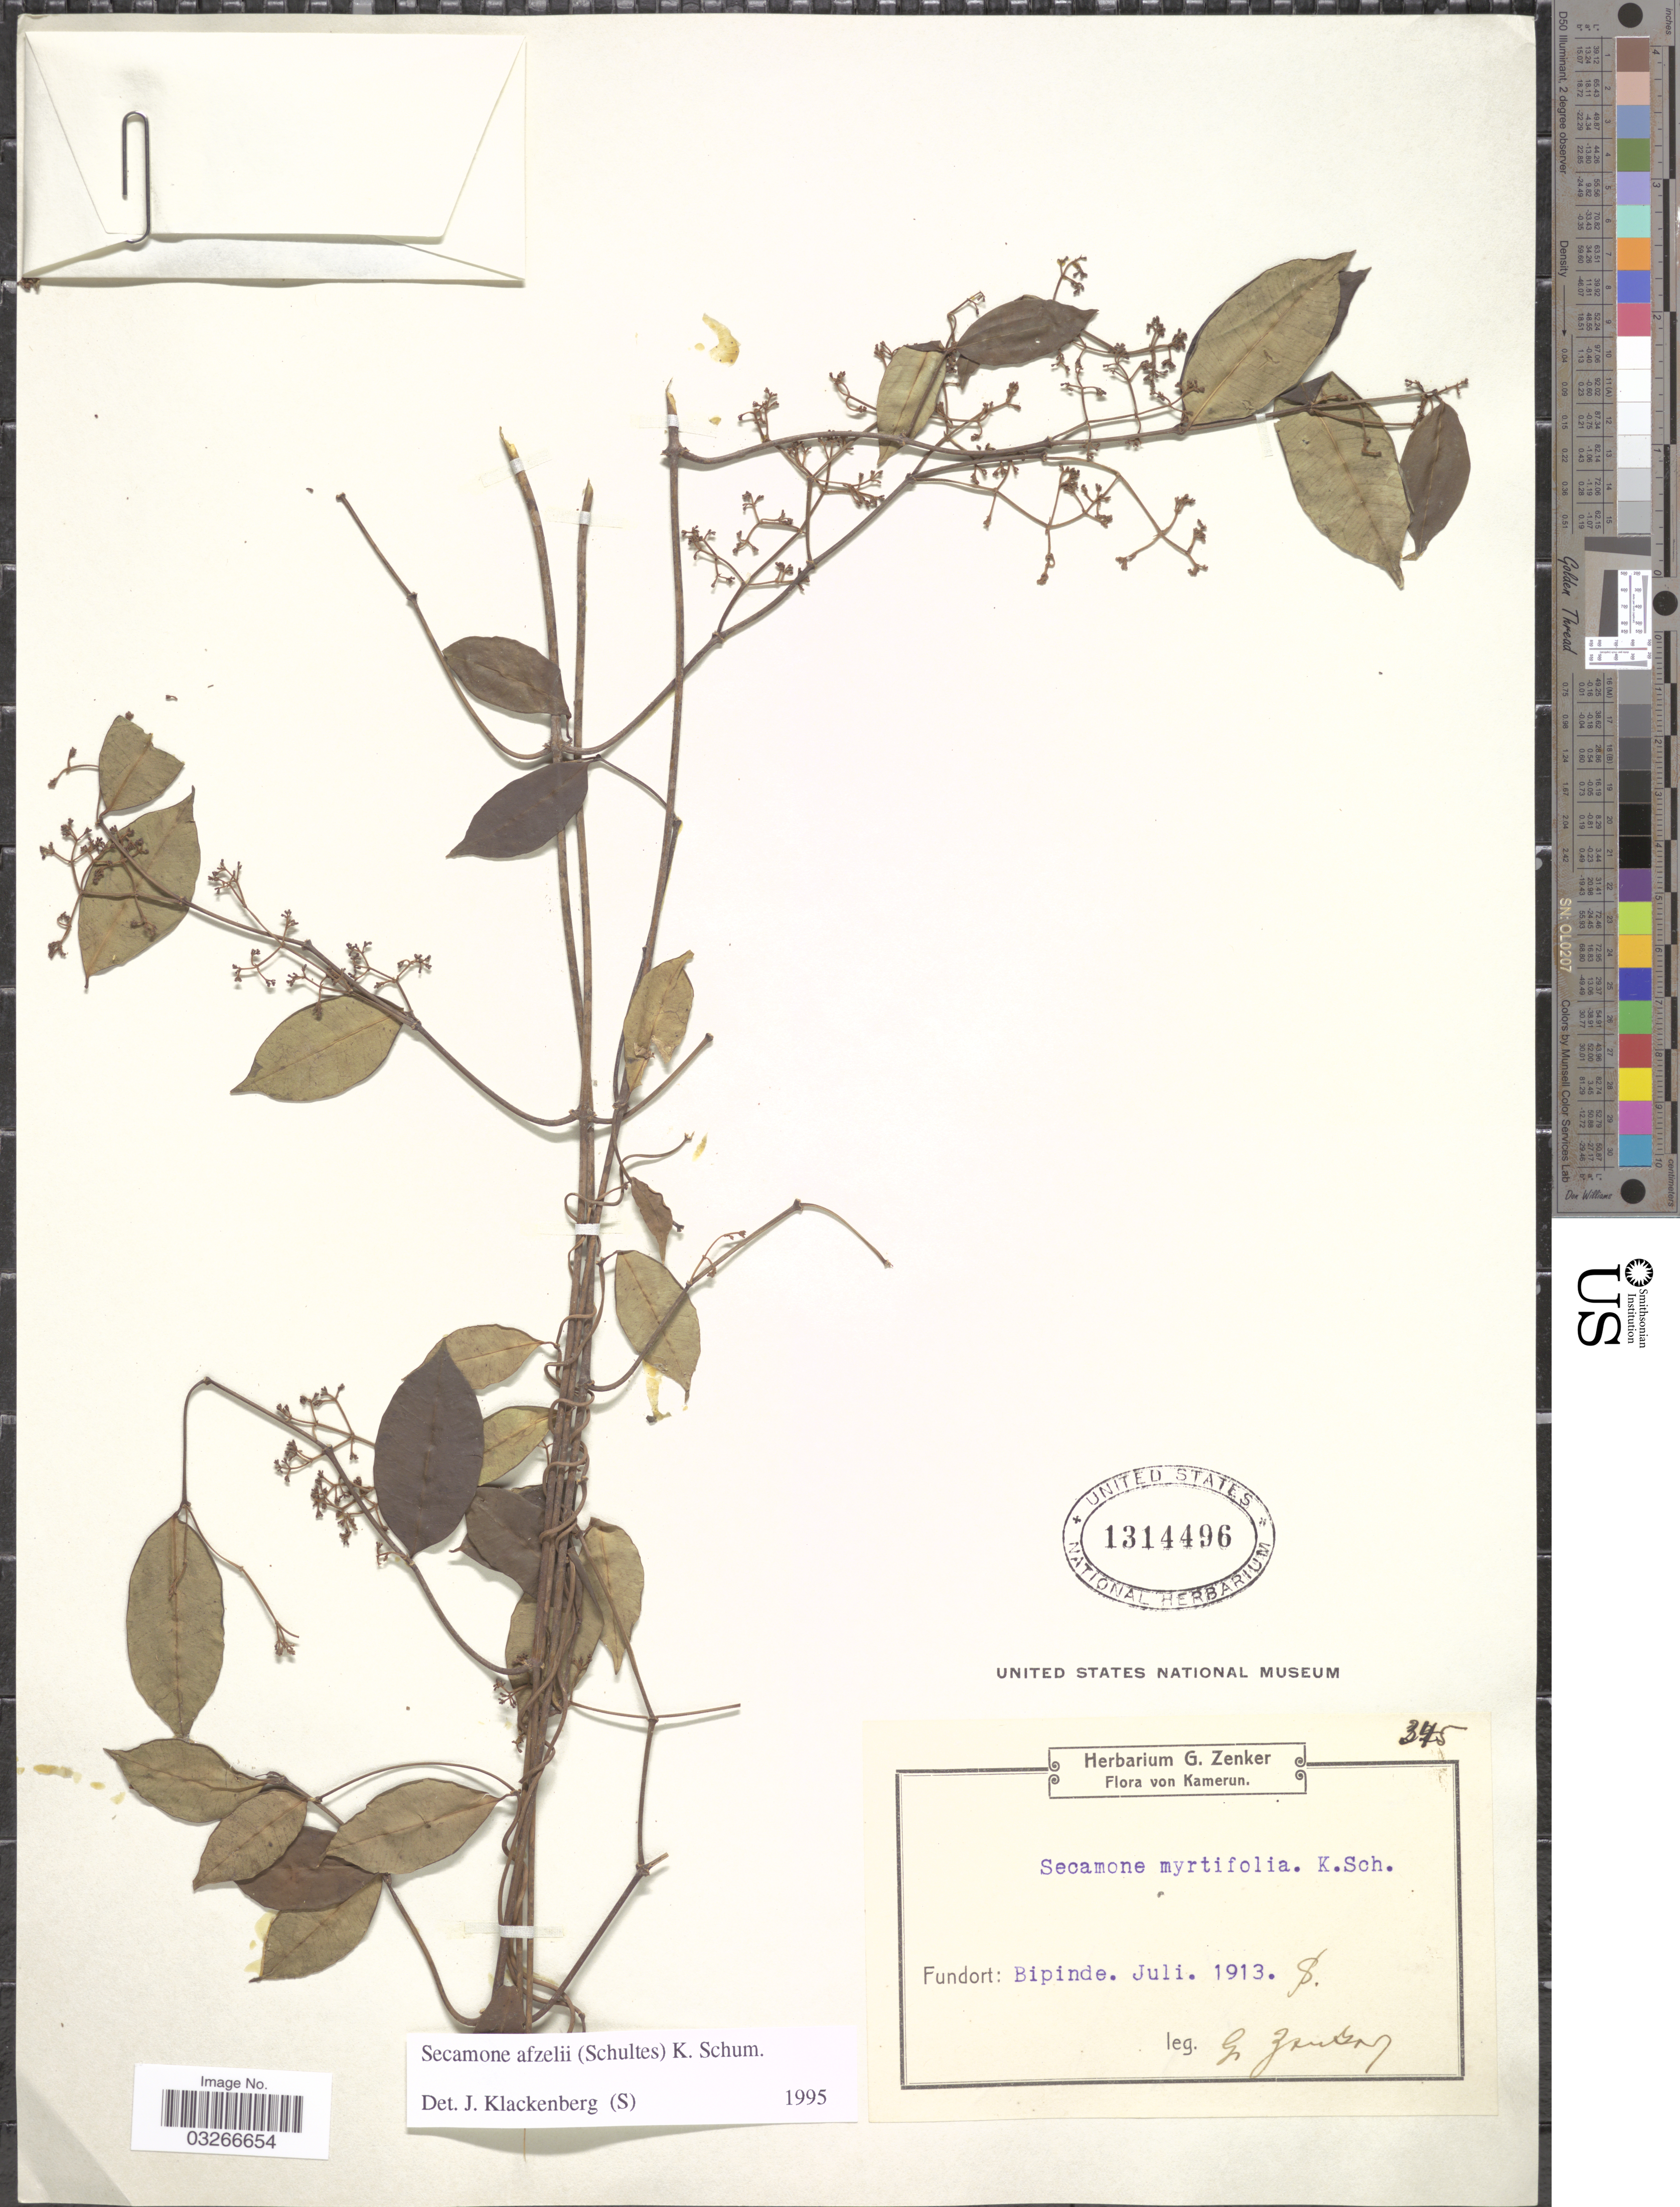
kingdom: Plantae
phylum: Tracheophyta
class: Magnoliopsida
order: Gentianales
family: Apocynaceae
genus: Secamone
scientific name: Secamone afzelii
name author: (Schult.) K. Schum.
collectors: G. A. Zenker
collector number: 345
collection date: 1913-07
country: Cameroon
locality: Kamerun. Bipinde.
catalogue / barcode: US 1314496